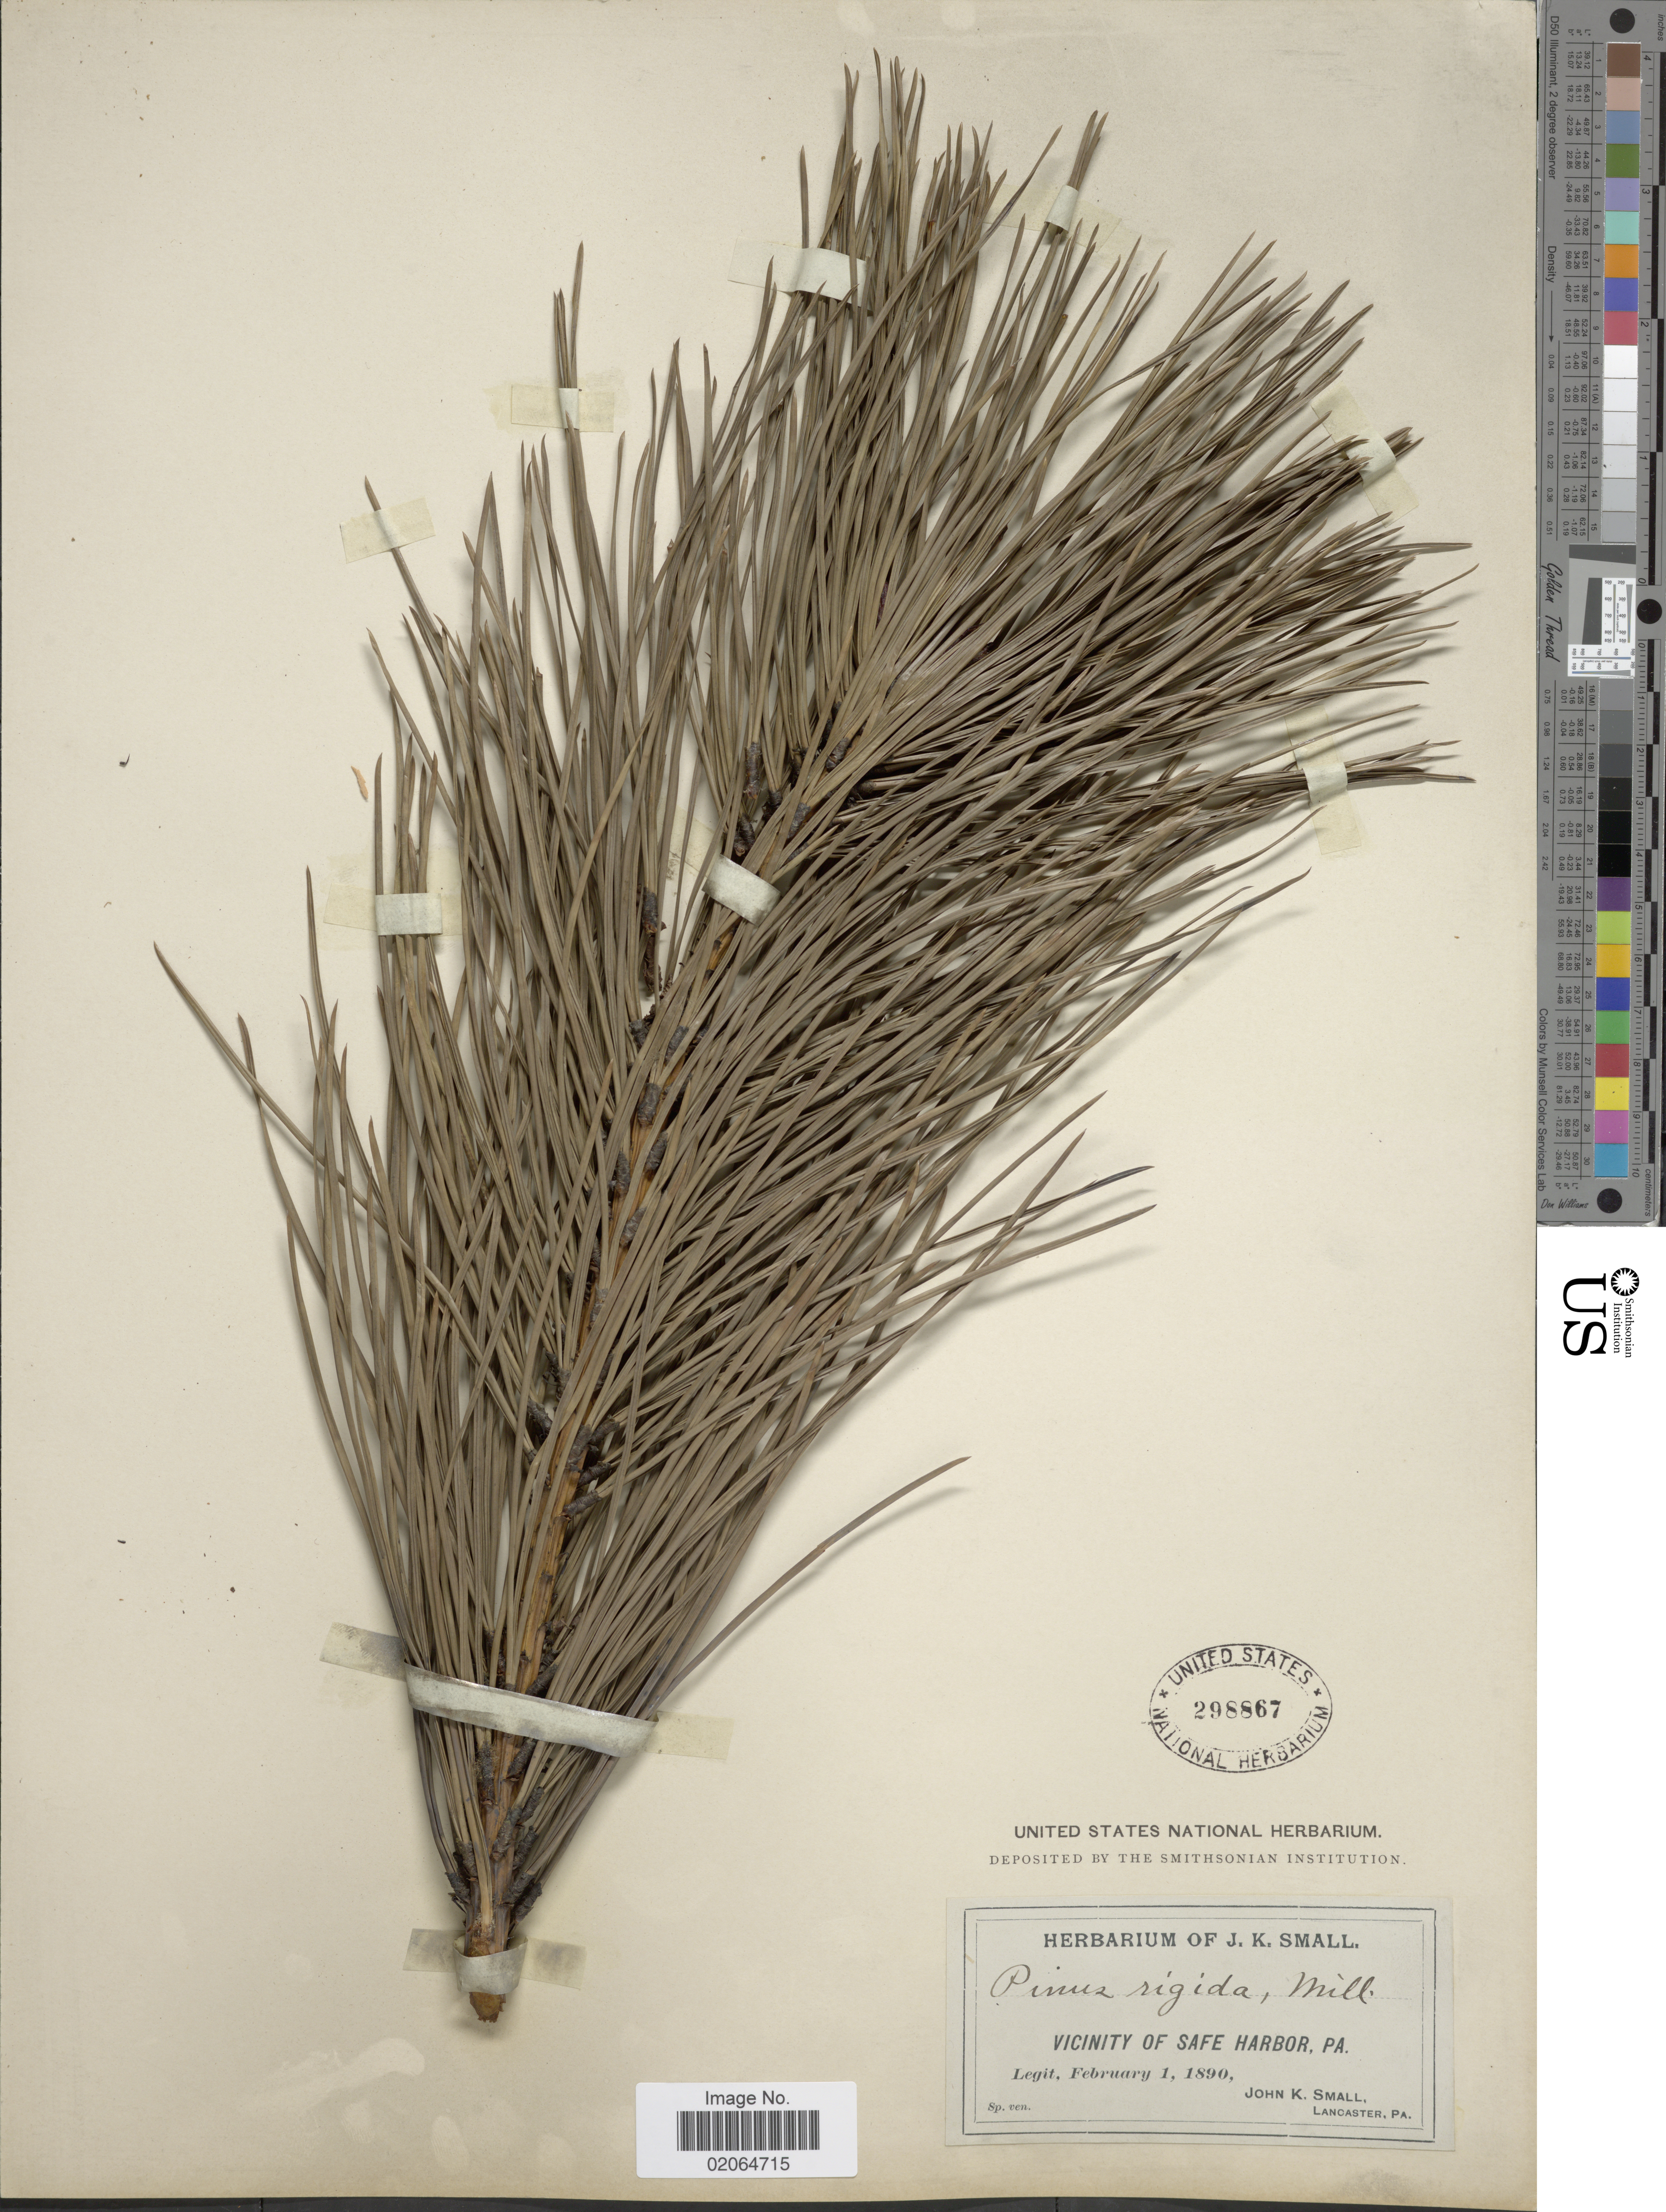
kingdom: Plantae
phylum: Tracheophyta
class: Pinopsida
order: Pinales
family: Pinaceae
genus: Pinus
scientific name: Pinus rigida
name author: Mill.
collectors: J. K. Small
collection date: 1890-02-01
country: United States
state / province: Pennsylvania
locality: Vicinity of Safe Harbor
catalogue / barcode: US 298867